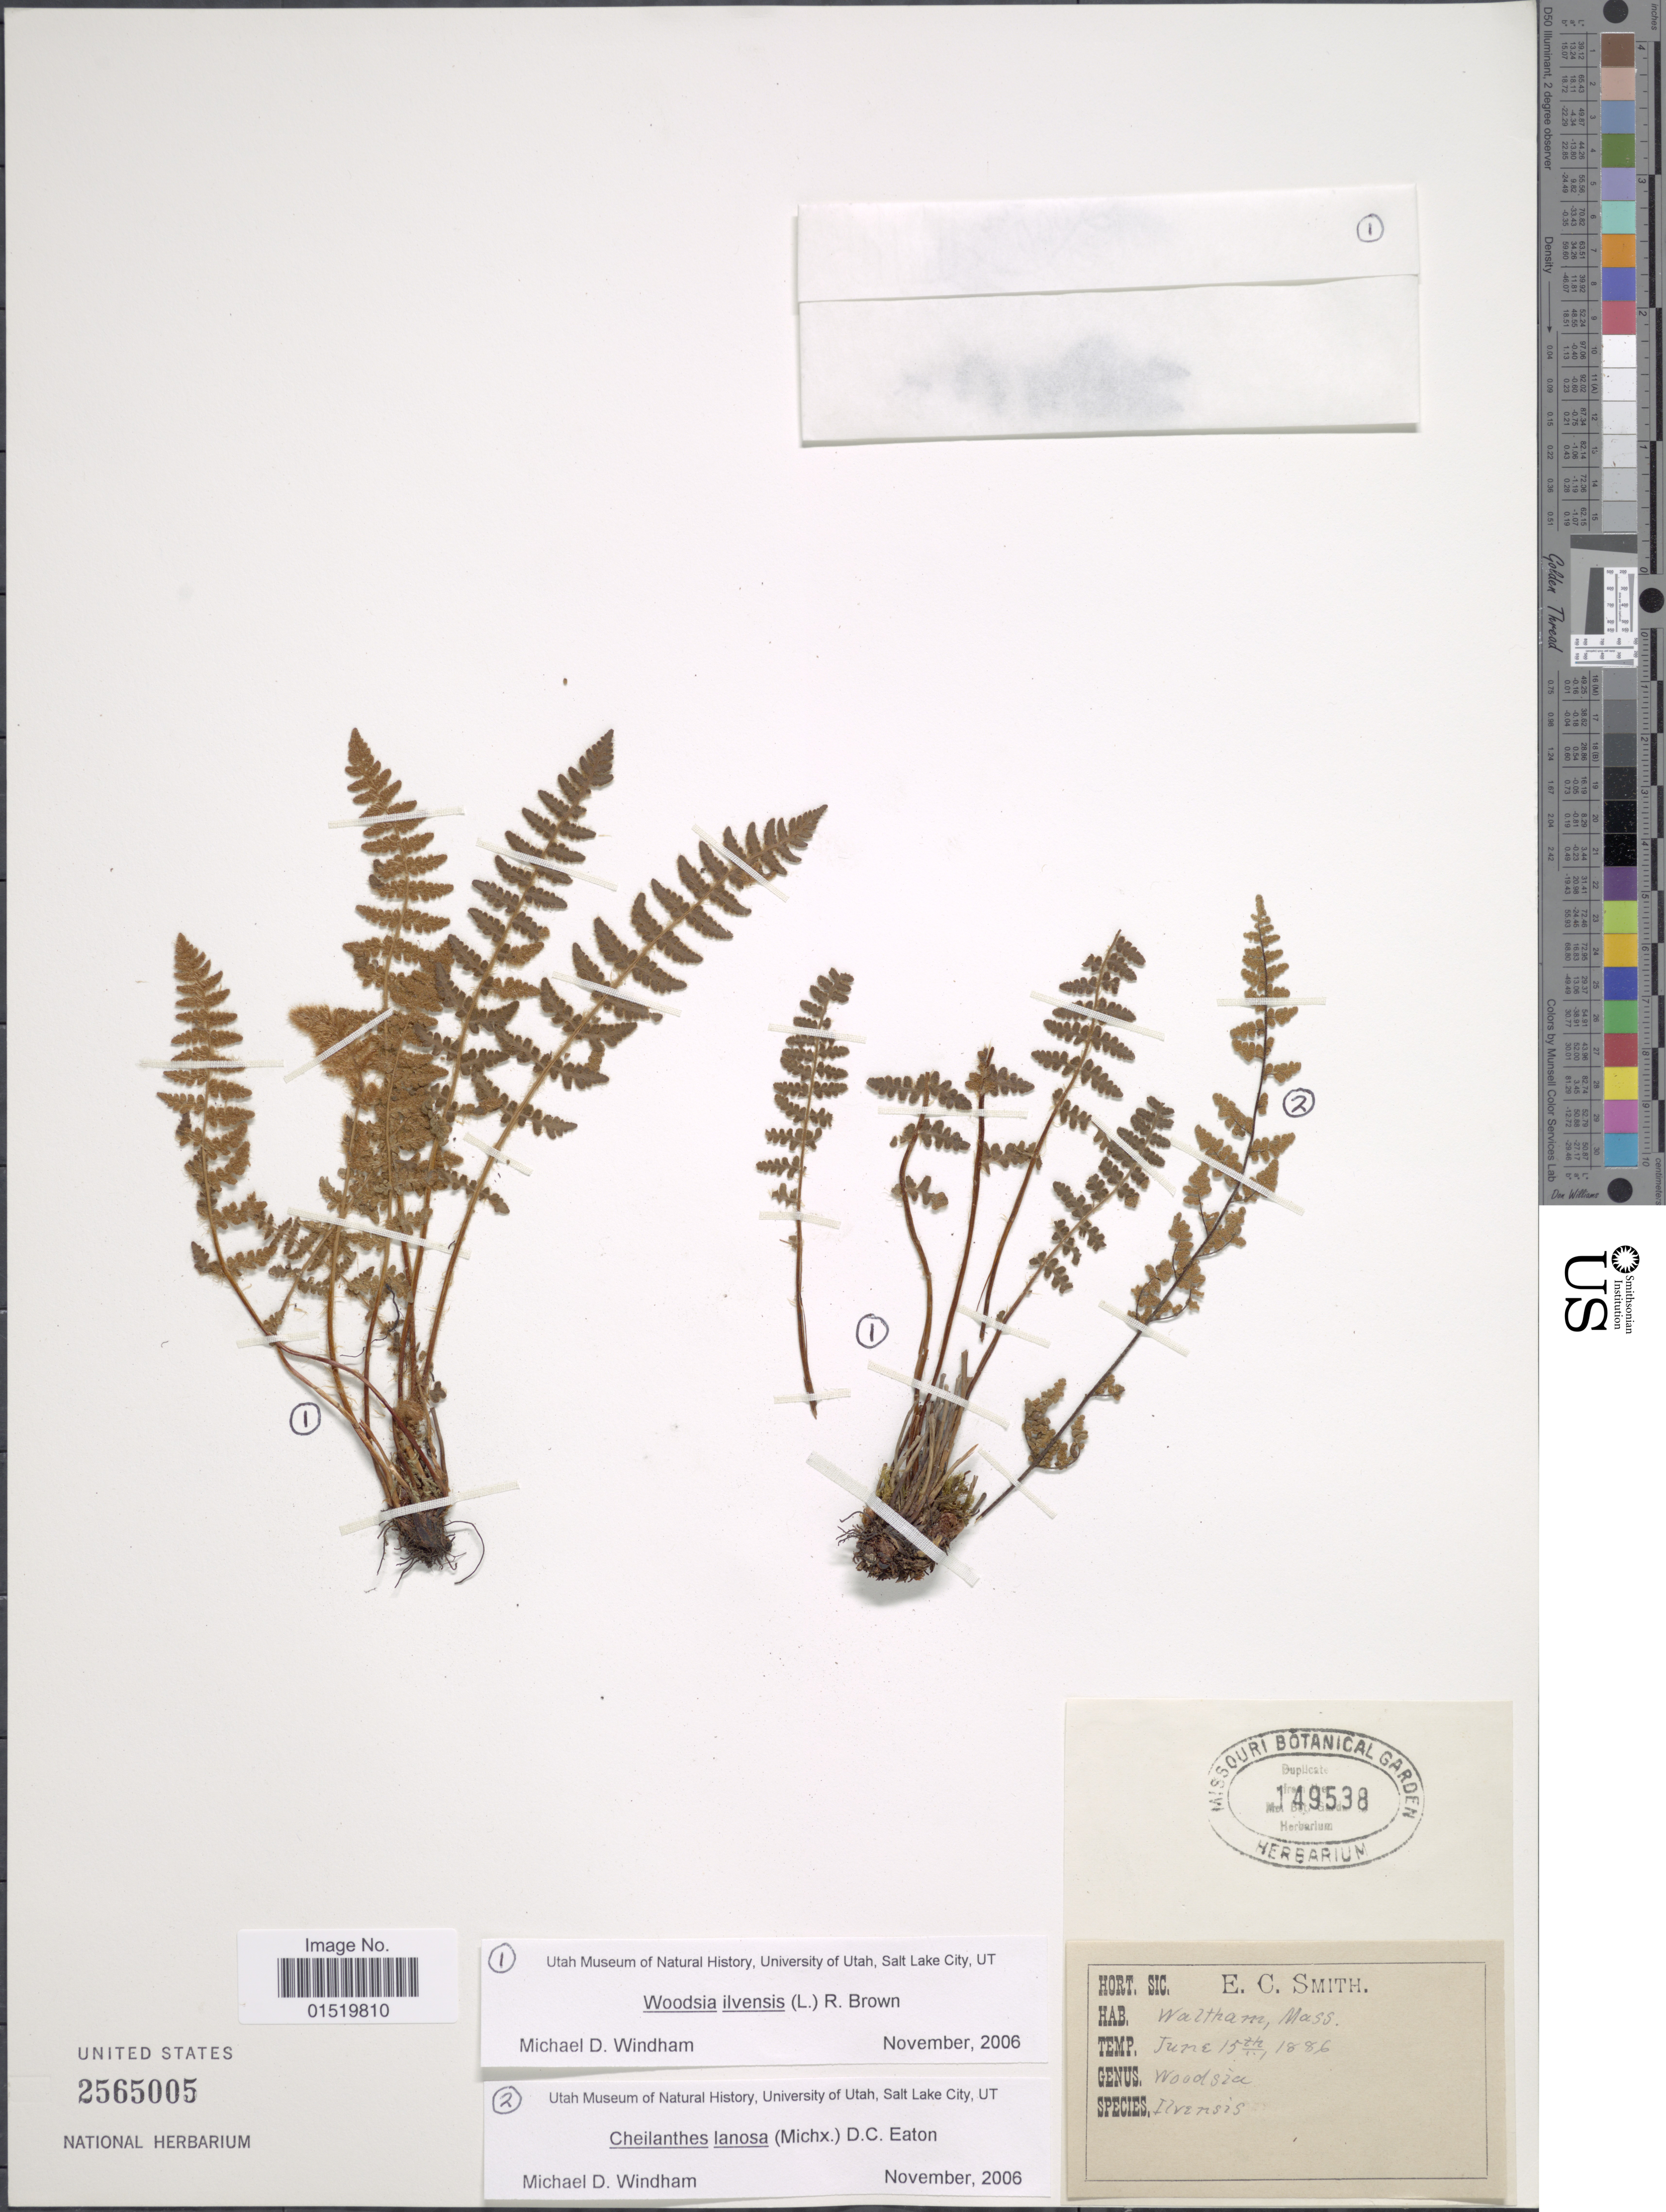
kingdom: Plantae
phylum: Tracheophyta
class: Polypodiopsida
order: Polypodiales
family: Woodsiaceae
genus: Woodsia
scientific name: Woodsia ilvensis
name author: (L.) R. Br.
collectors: E. Smith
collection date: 1886-06-15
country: United States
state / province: Massachusetts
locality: Waltham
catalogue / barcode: US 2565005